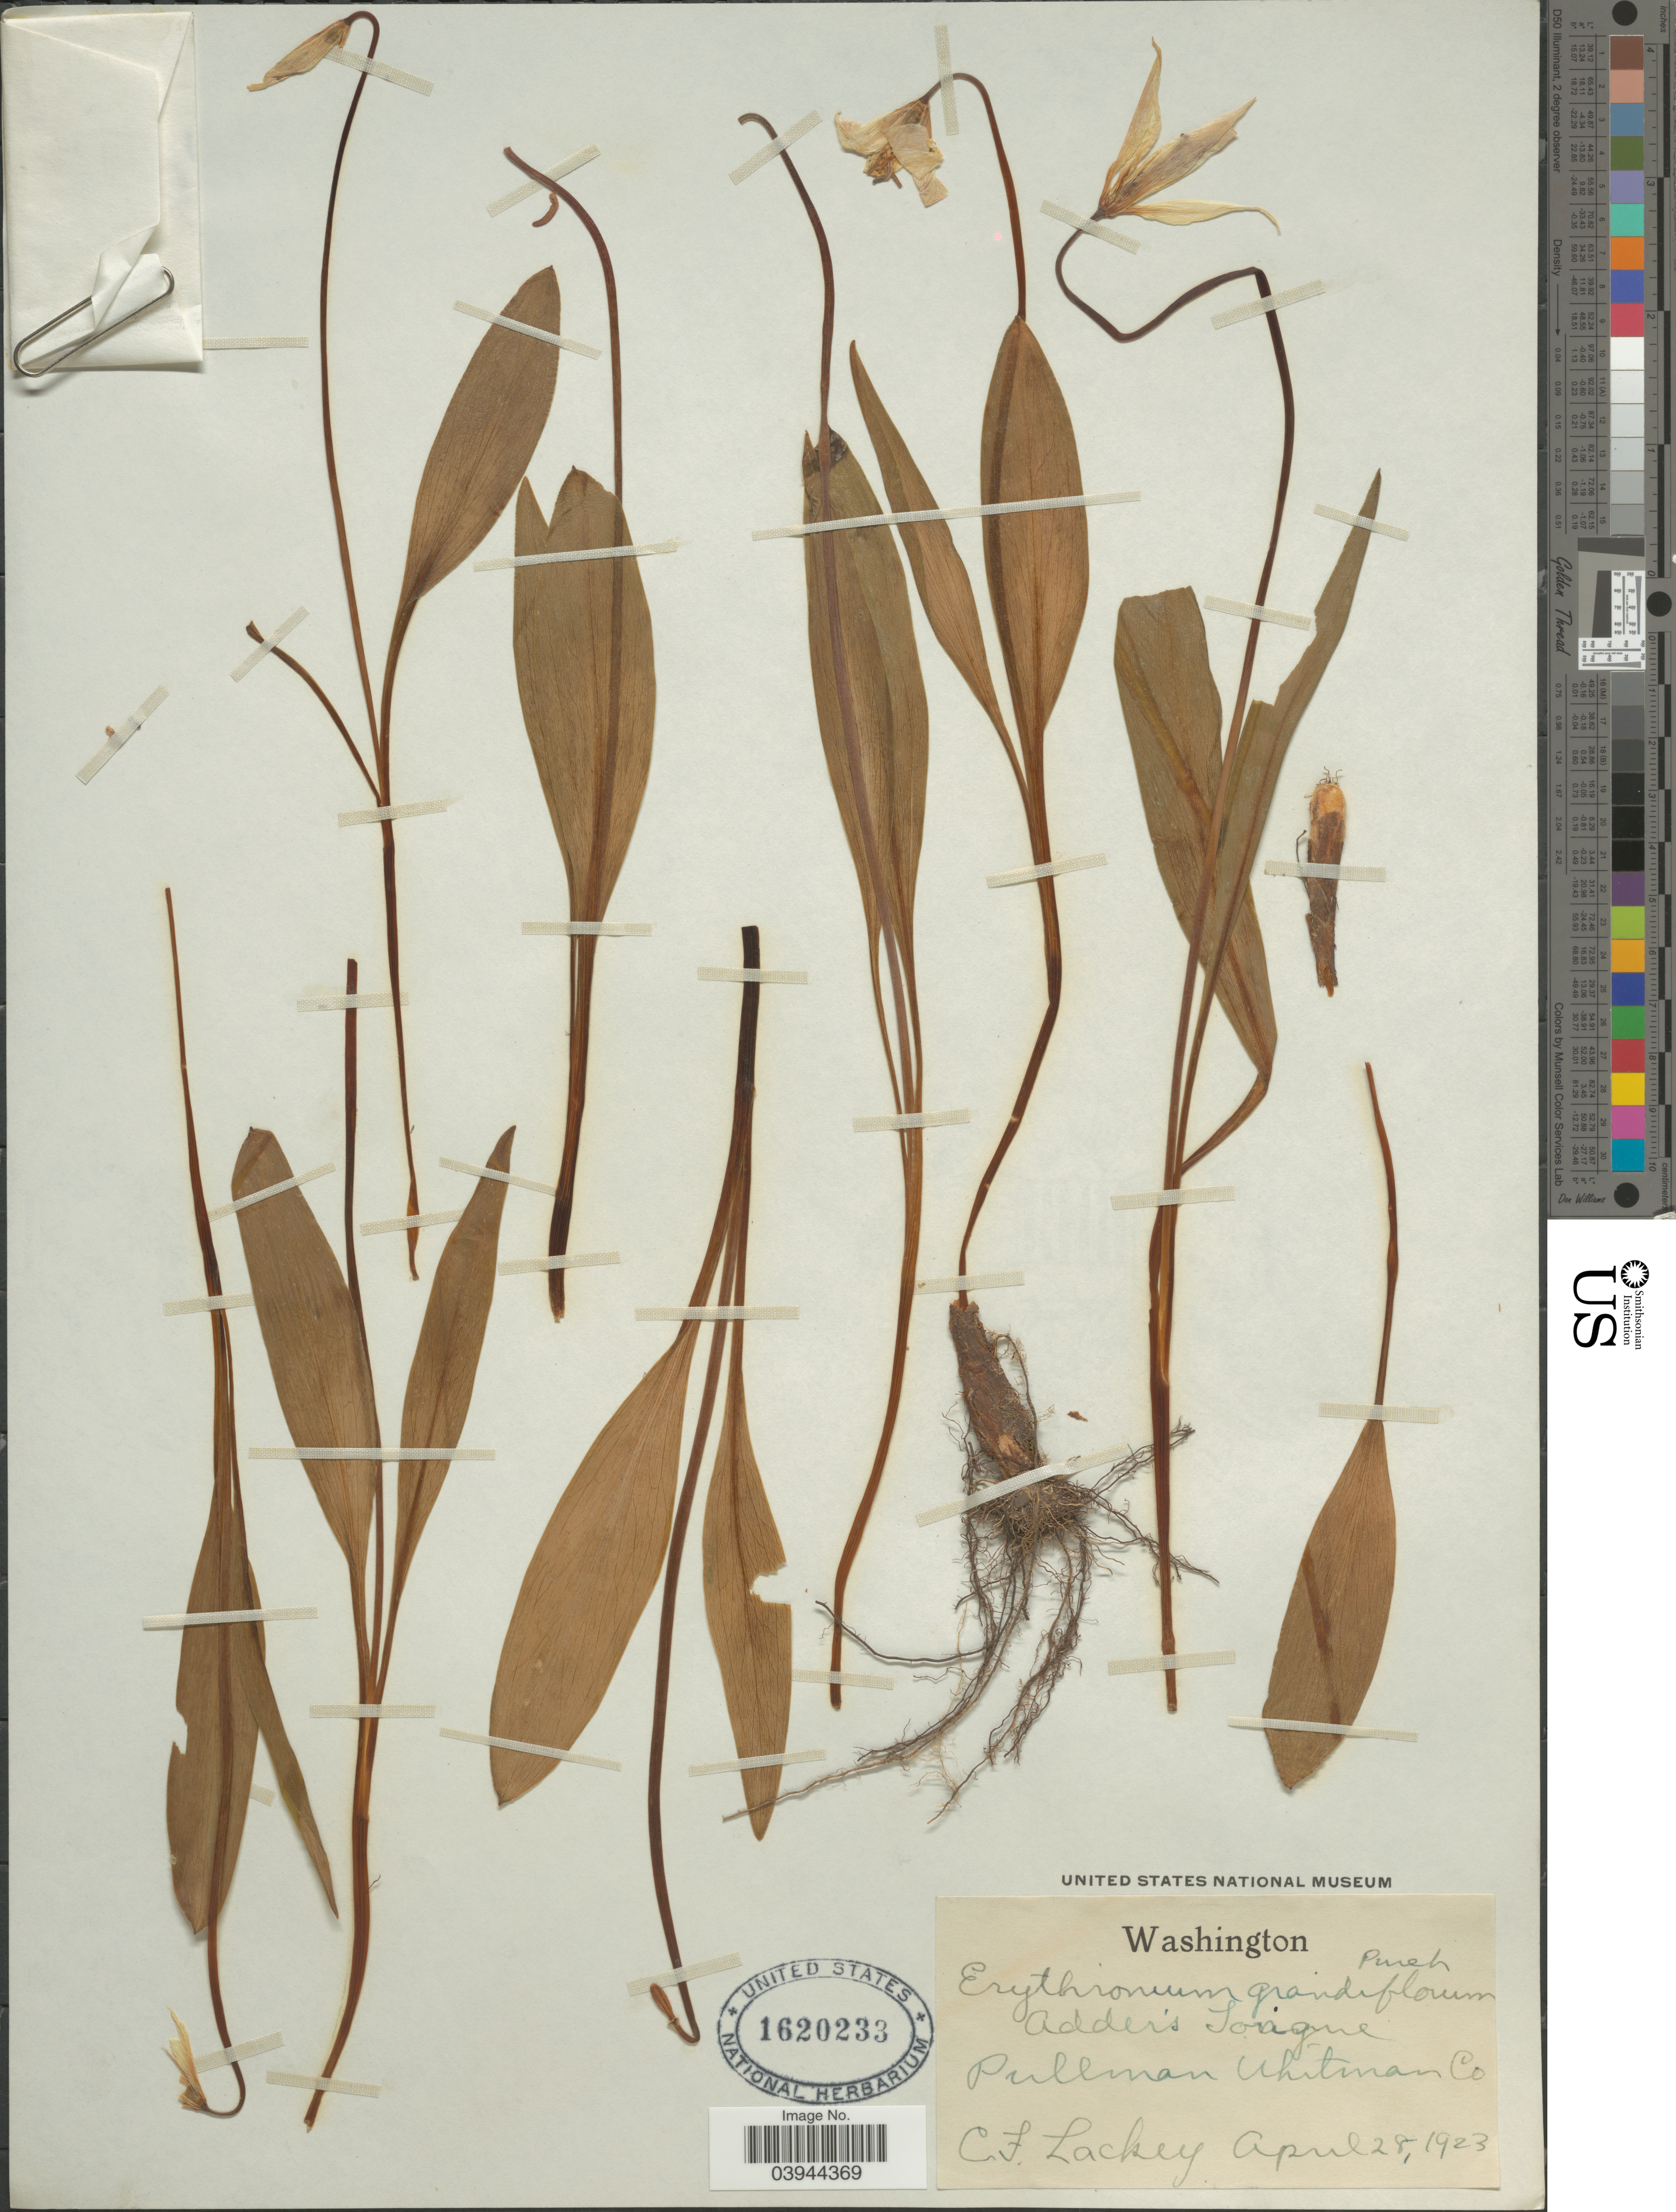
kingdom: Plantae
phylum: Tracheophyta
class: Liliopsida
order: Liliales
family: Liliaceae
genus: Erythronium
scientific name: Erythronium grandiflorum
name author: Pursh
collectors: C. Lackey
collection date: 1923-04-28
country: United States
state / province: Washington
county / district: Whitman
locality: Pullman Whitman Co.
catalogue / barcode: US 1620233